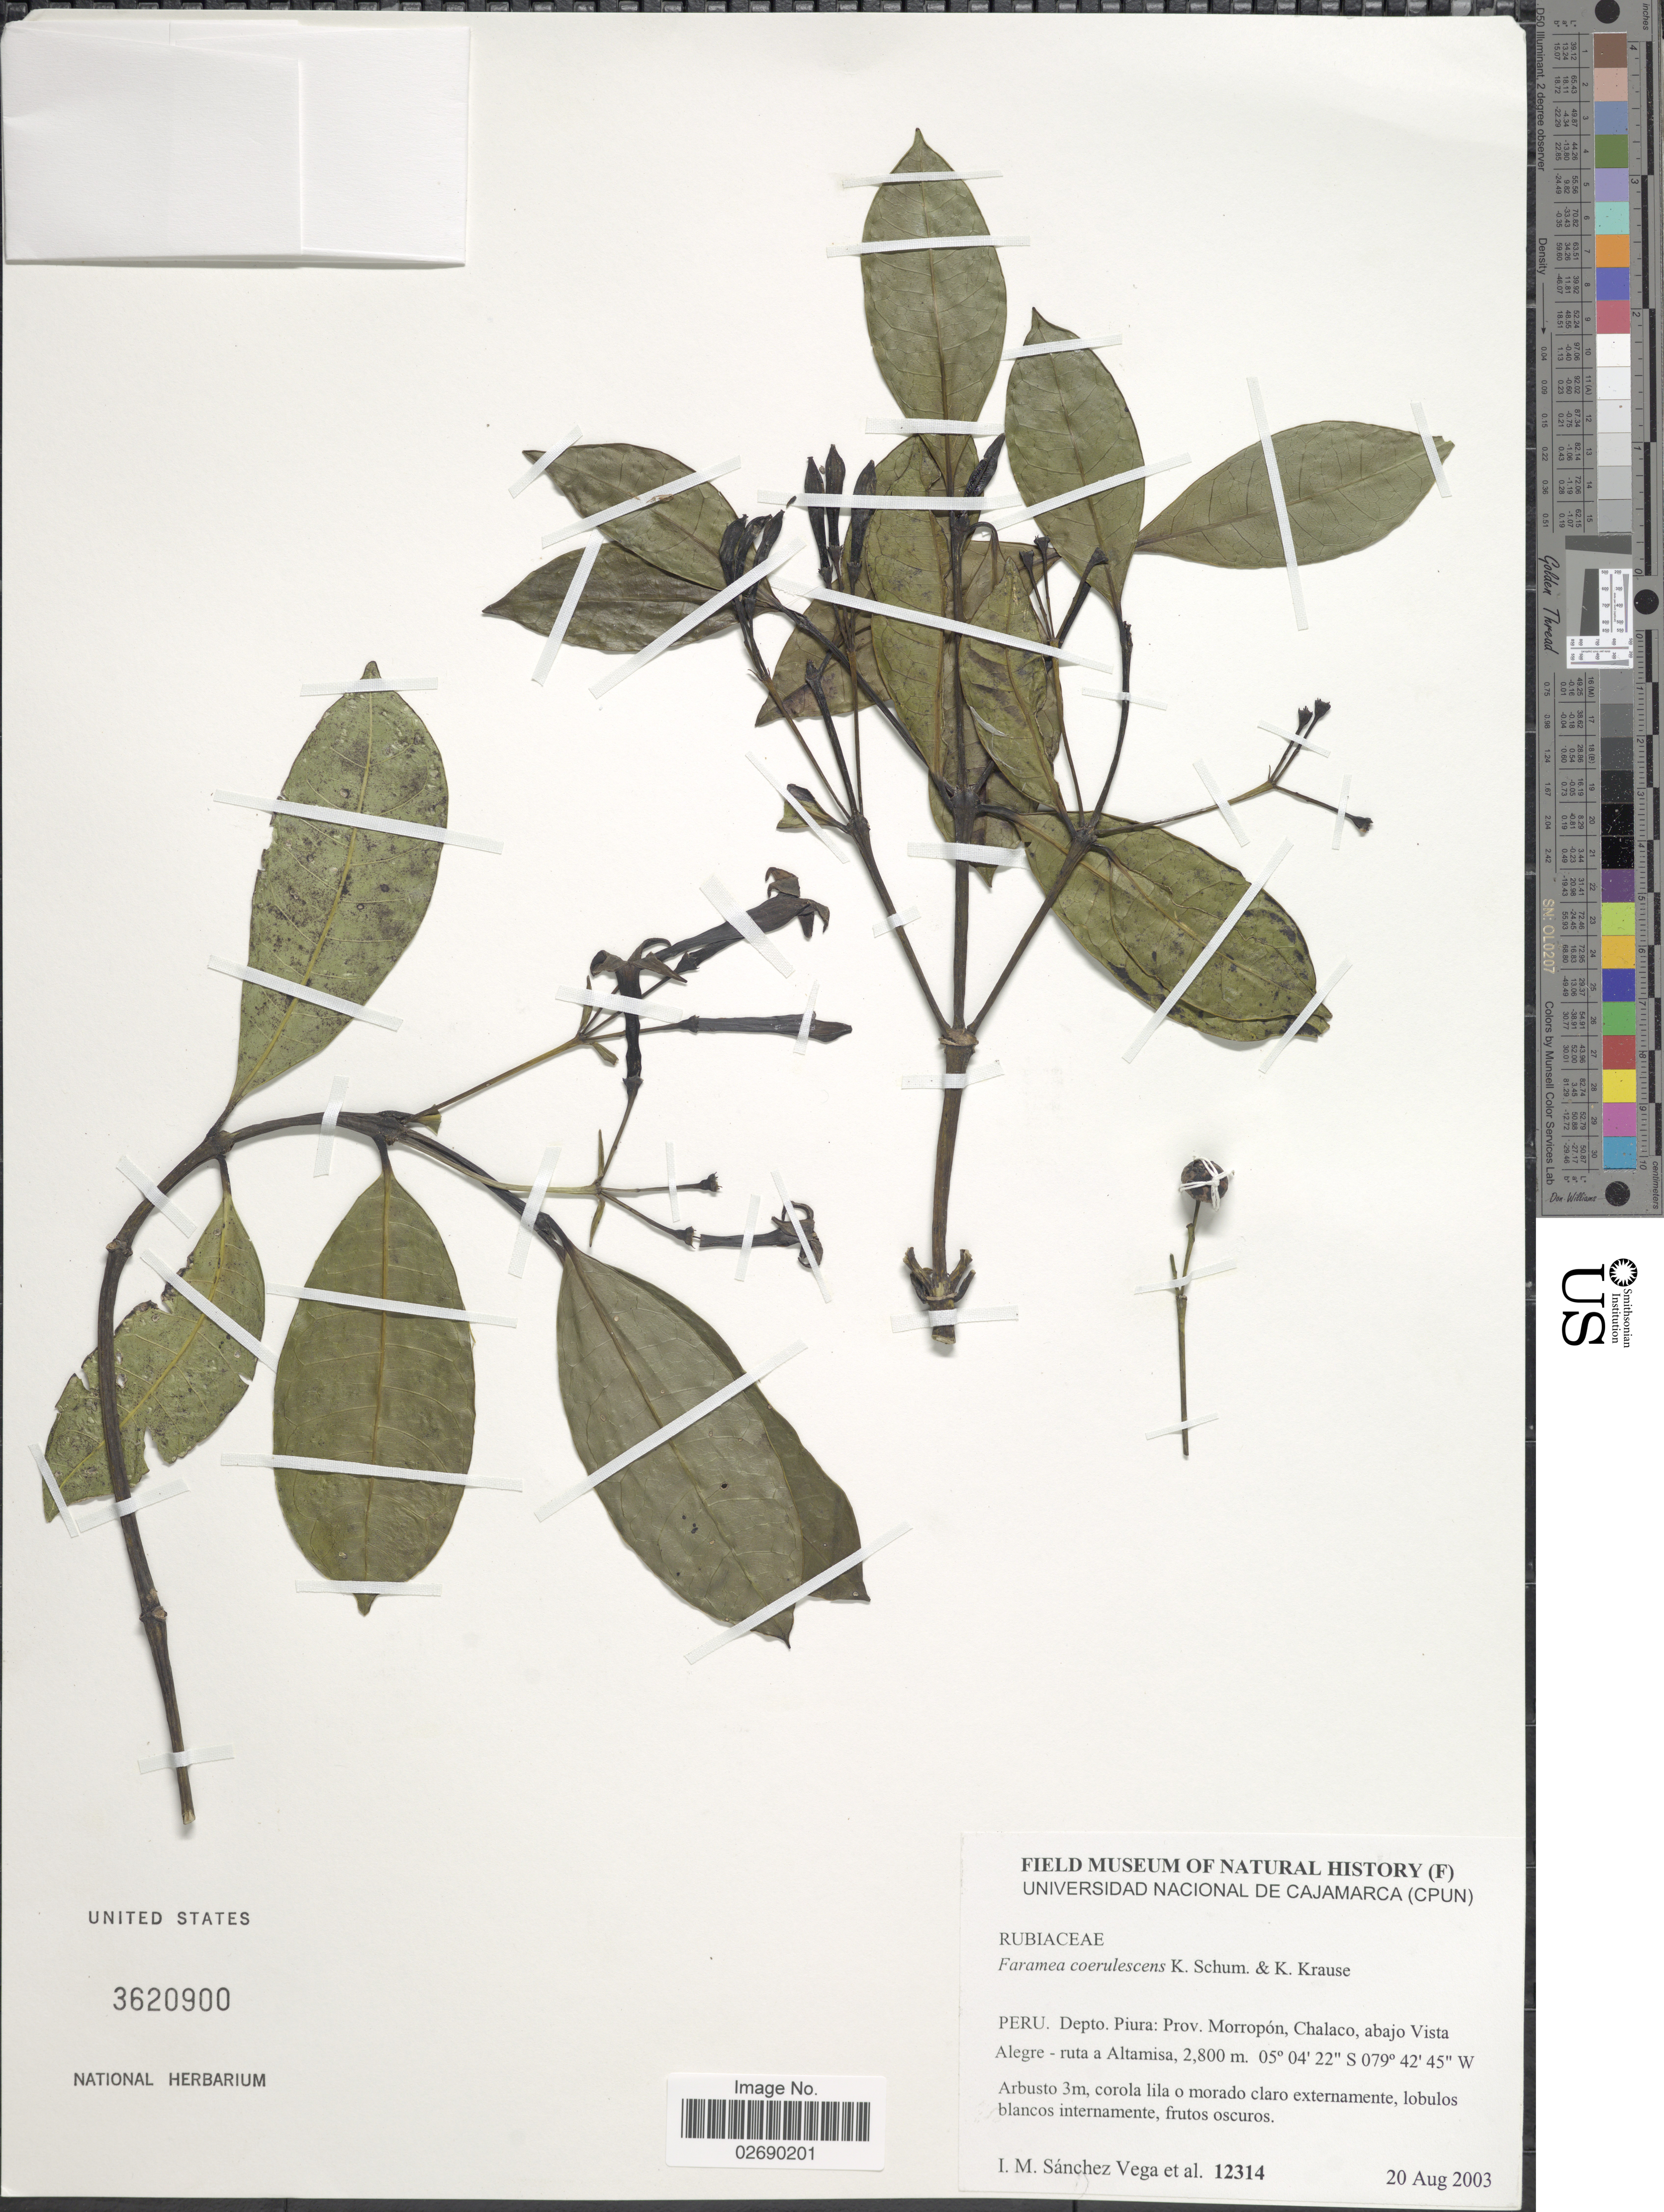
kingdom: Plantae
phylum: Tracheophyta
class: Magnoliopsida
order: Gentianales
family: Rubiaceae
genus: Faramea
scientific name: Faramea coerulescens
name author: K. Schum. & K. Krause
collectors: I. M. Sánchez Vega & et al.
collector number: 12314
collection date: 2003-08-20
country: Peru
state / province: Piura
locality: Prov. Morropón, Chalaco, abajo Vista Alegre - ruta a Altamisa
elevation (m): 2800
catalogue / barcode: US 3620900